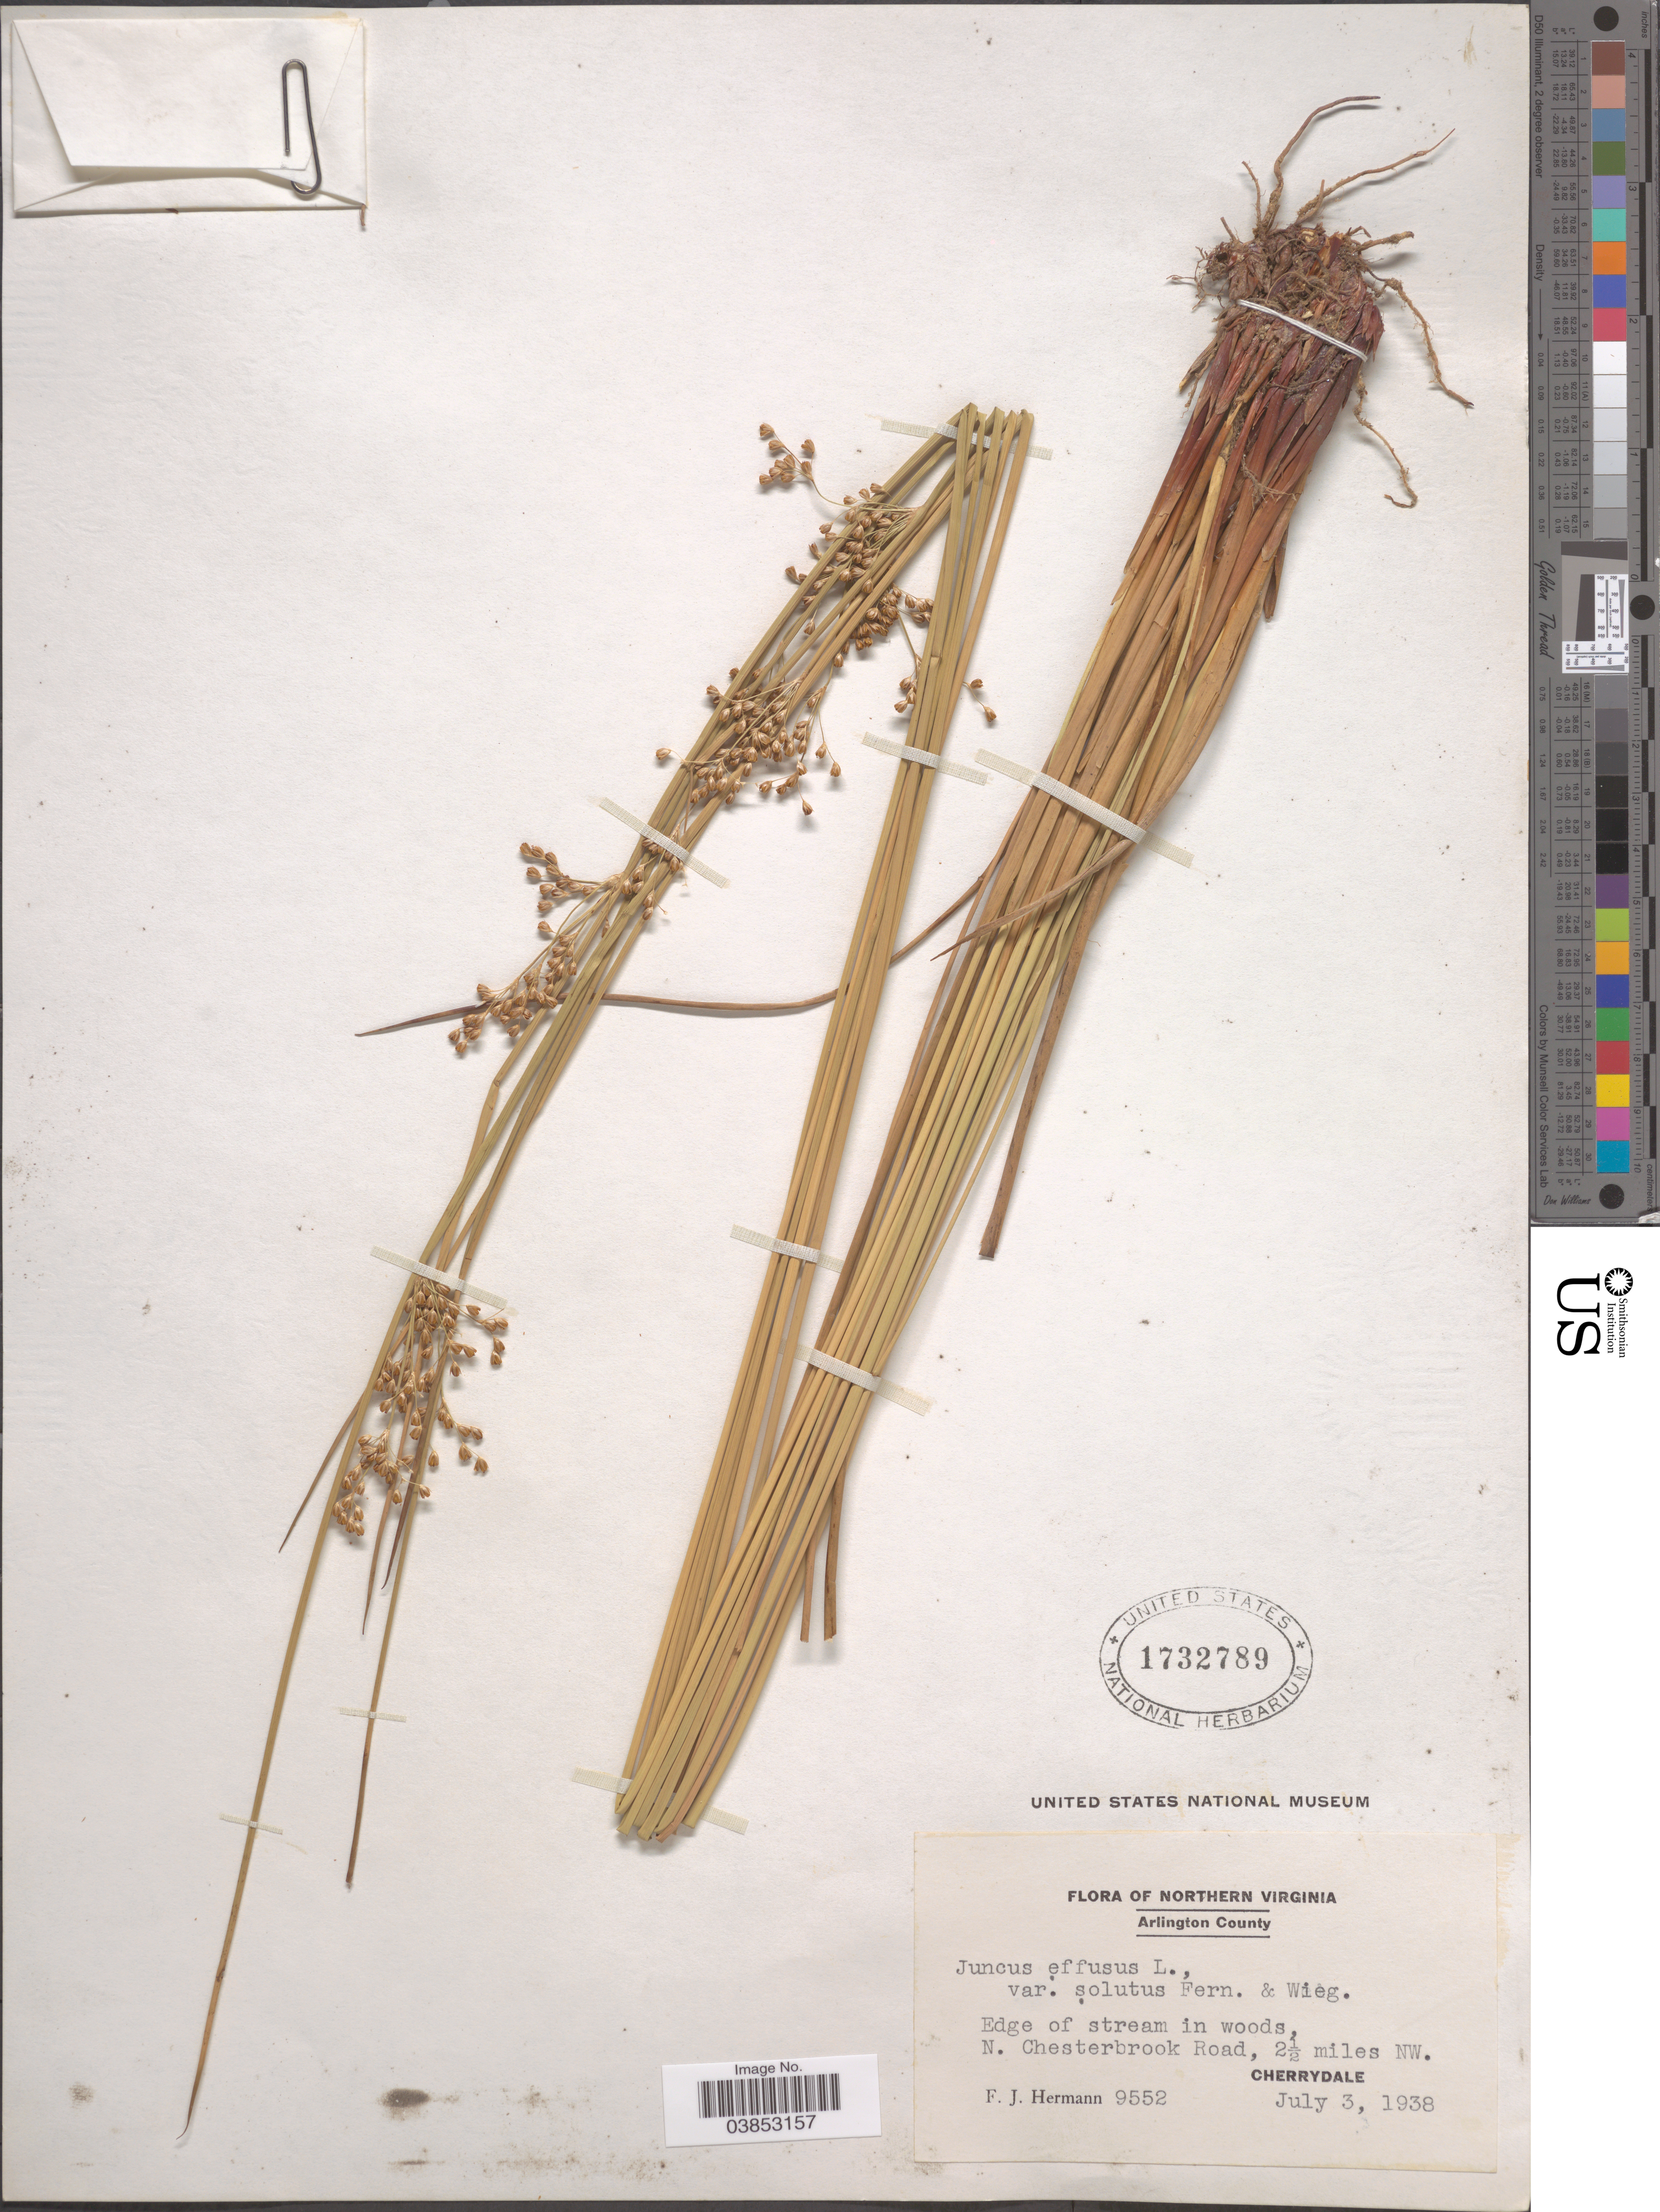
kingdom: Plantae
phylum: Tracheophyta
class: Liliopsida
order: Poales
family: Juncaceae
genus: Juncus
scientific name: Juncus effusus subsp. solutus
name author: (Fernald & Wiegand) Hämet-Ahti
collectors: F. J. Hermann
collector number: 9552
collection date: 1938-07-03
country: United States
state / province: Virginia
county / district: Arlington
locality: Northern Virginia. Arlington County. Edge of stream in woods, N. Chesterbrook Road, 2½ miles NW. Cherrydale.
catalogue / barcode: US 1732789